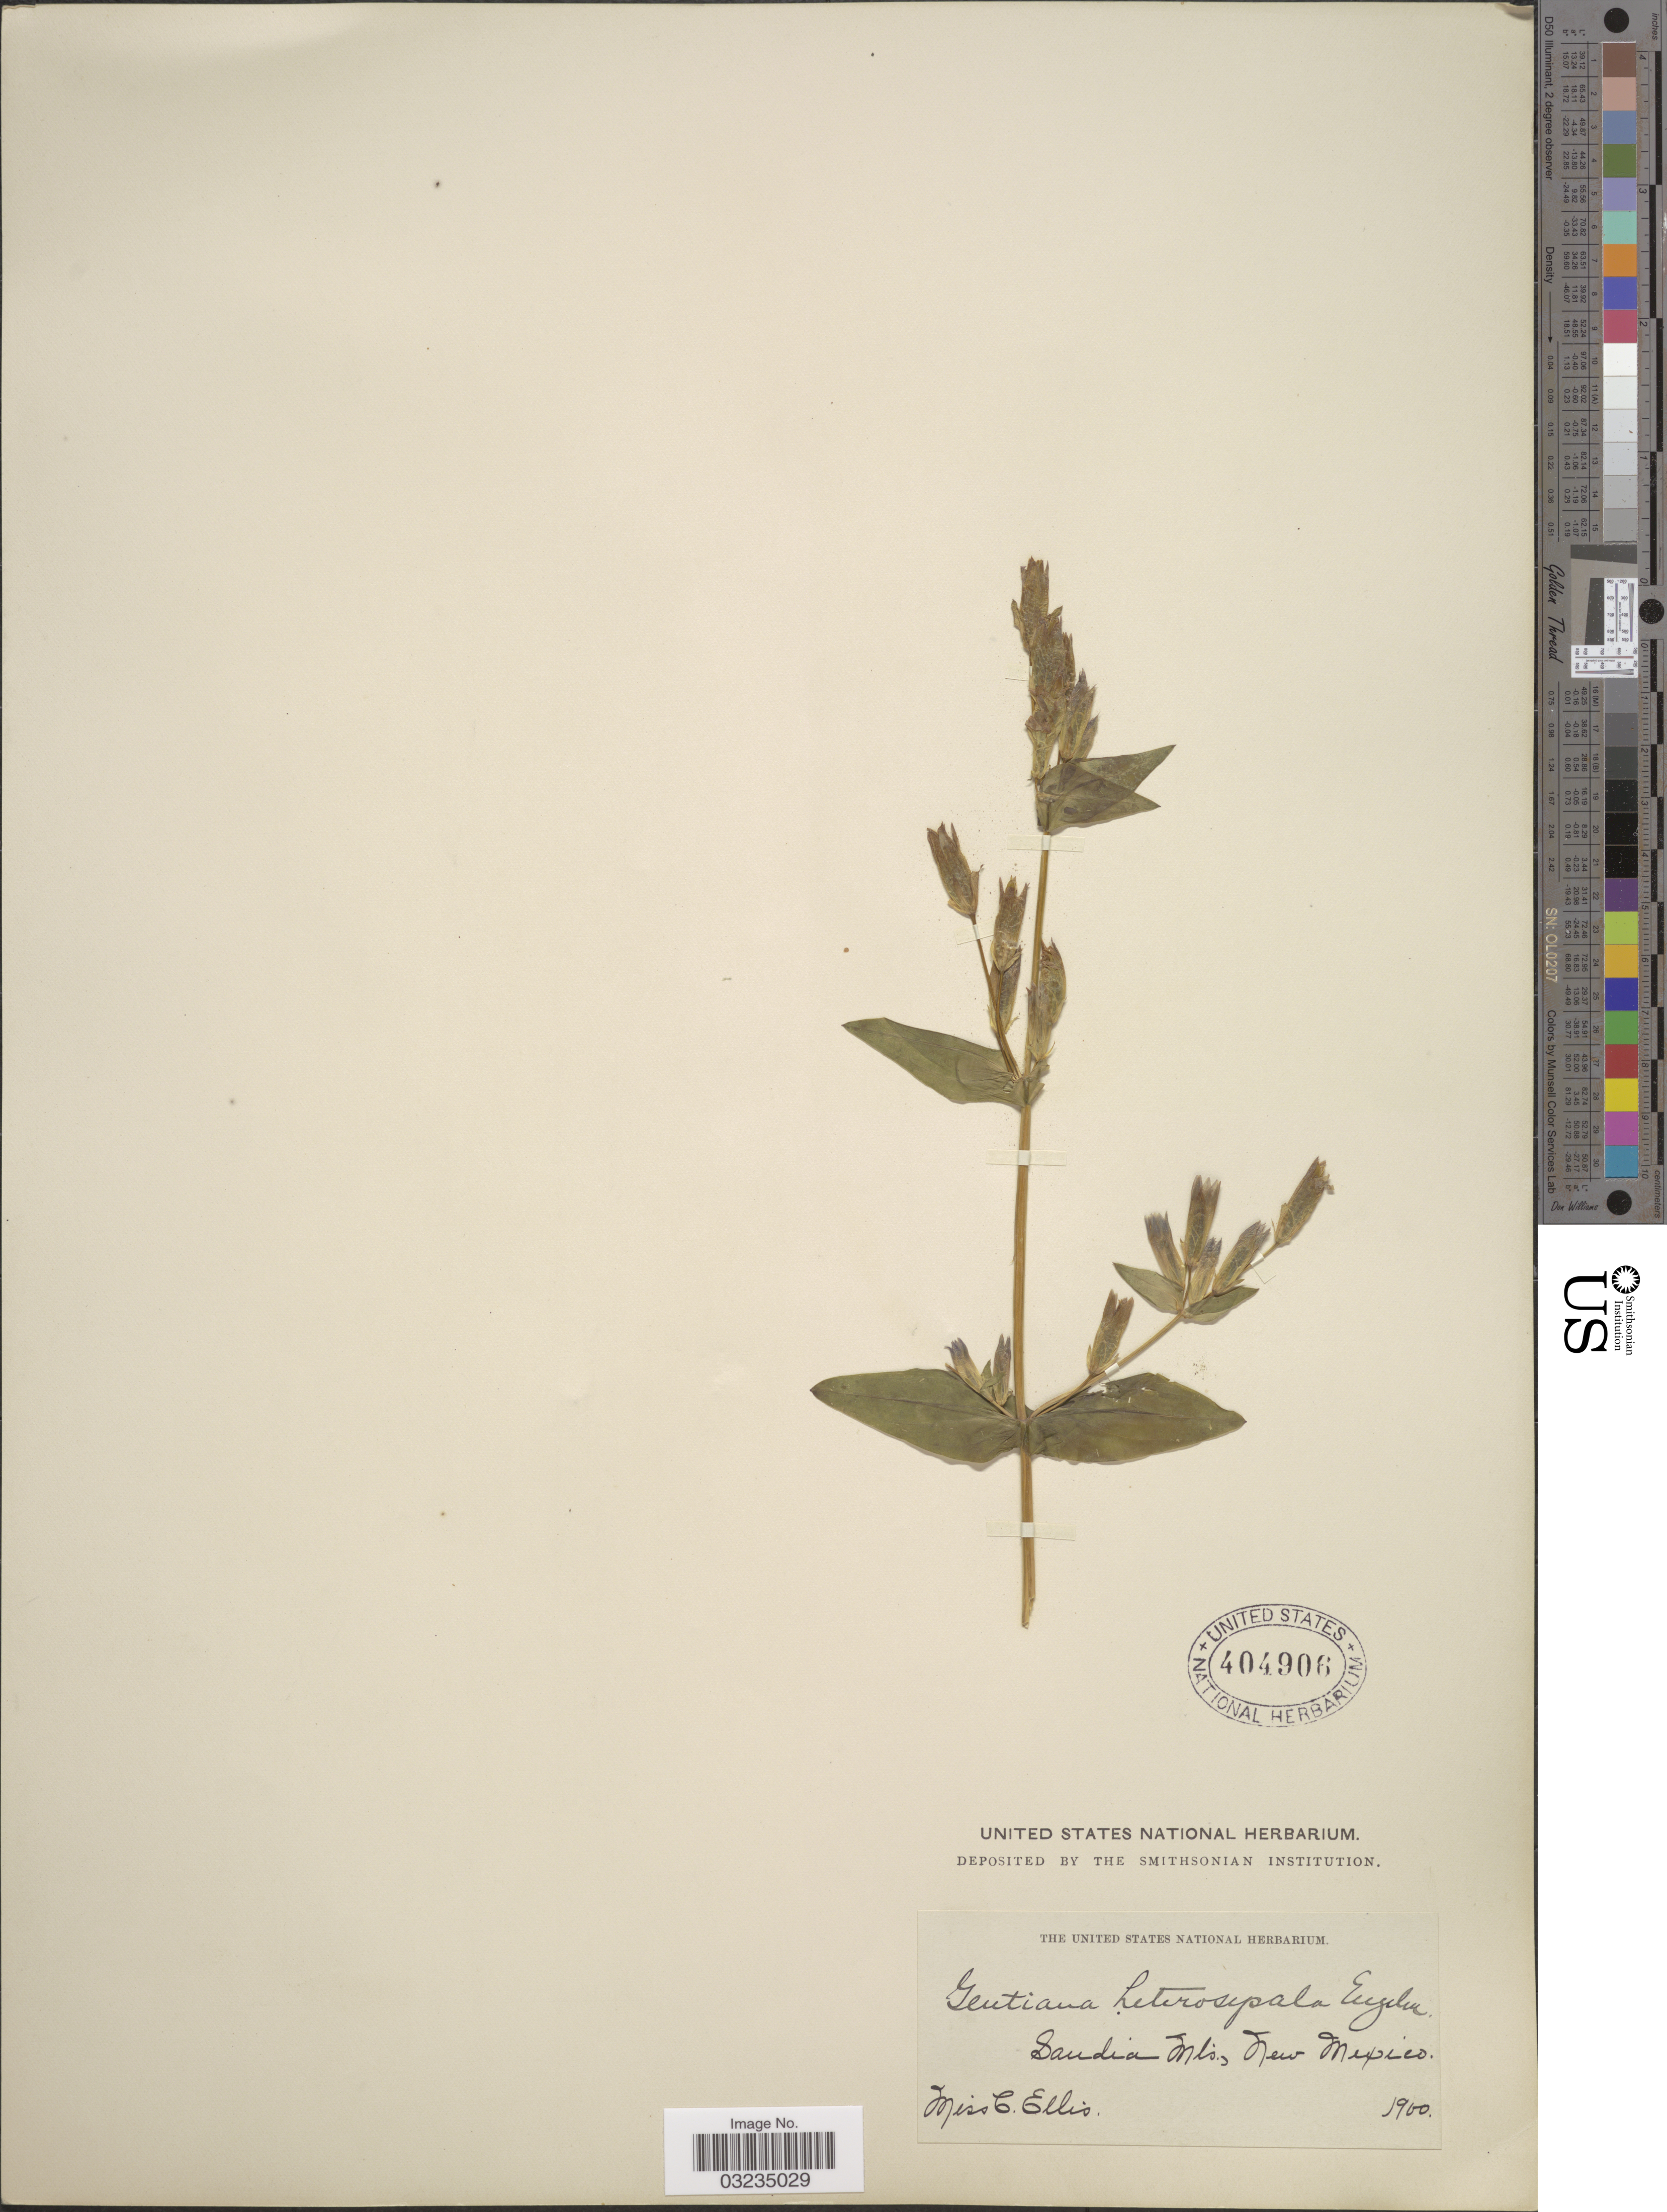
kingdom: Plantae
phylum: Tracheophyta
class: Magnoliopsida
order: Gentianales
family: Gentianaceae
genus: Gentiana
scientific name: Gentiana sp.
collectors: C. C. Ellis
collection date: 1900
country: United States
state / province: New Mexico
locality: Sandia Mts.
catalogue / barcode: US 404906